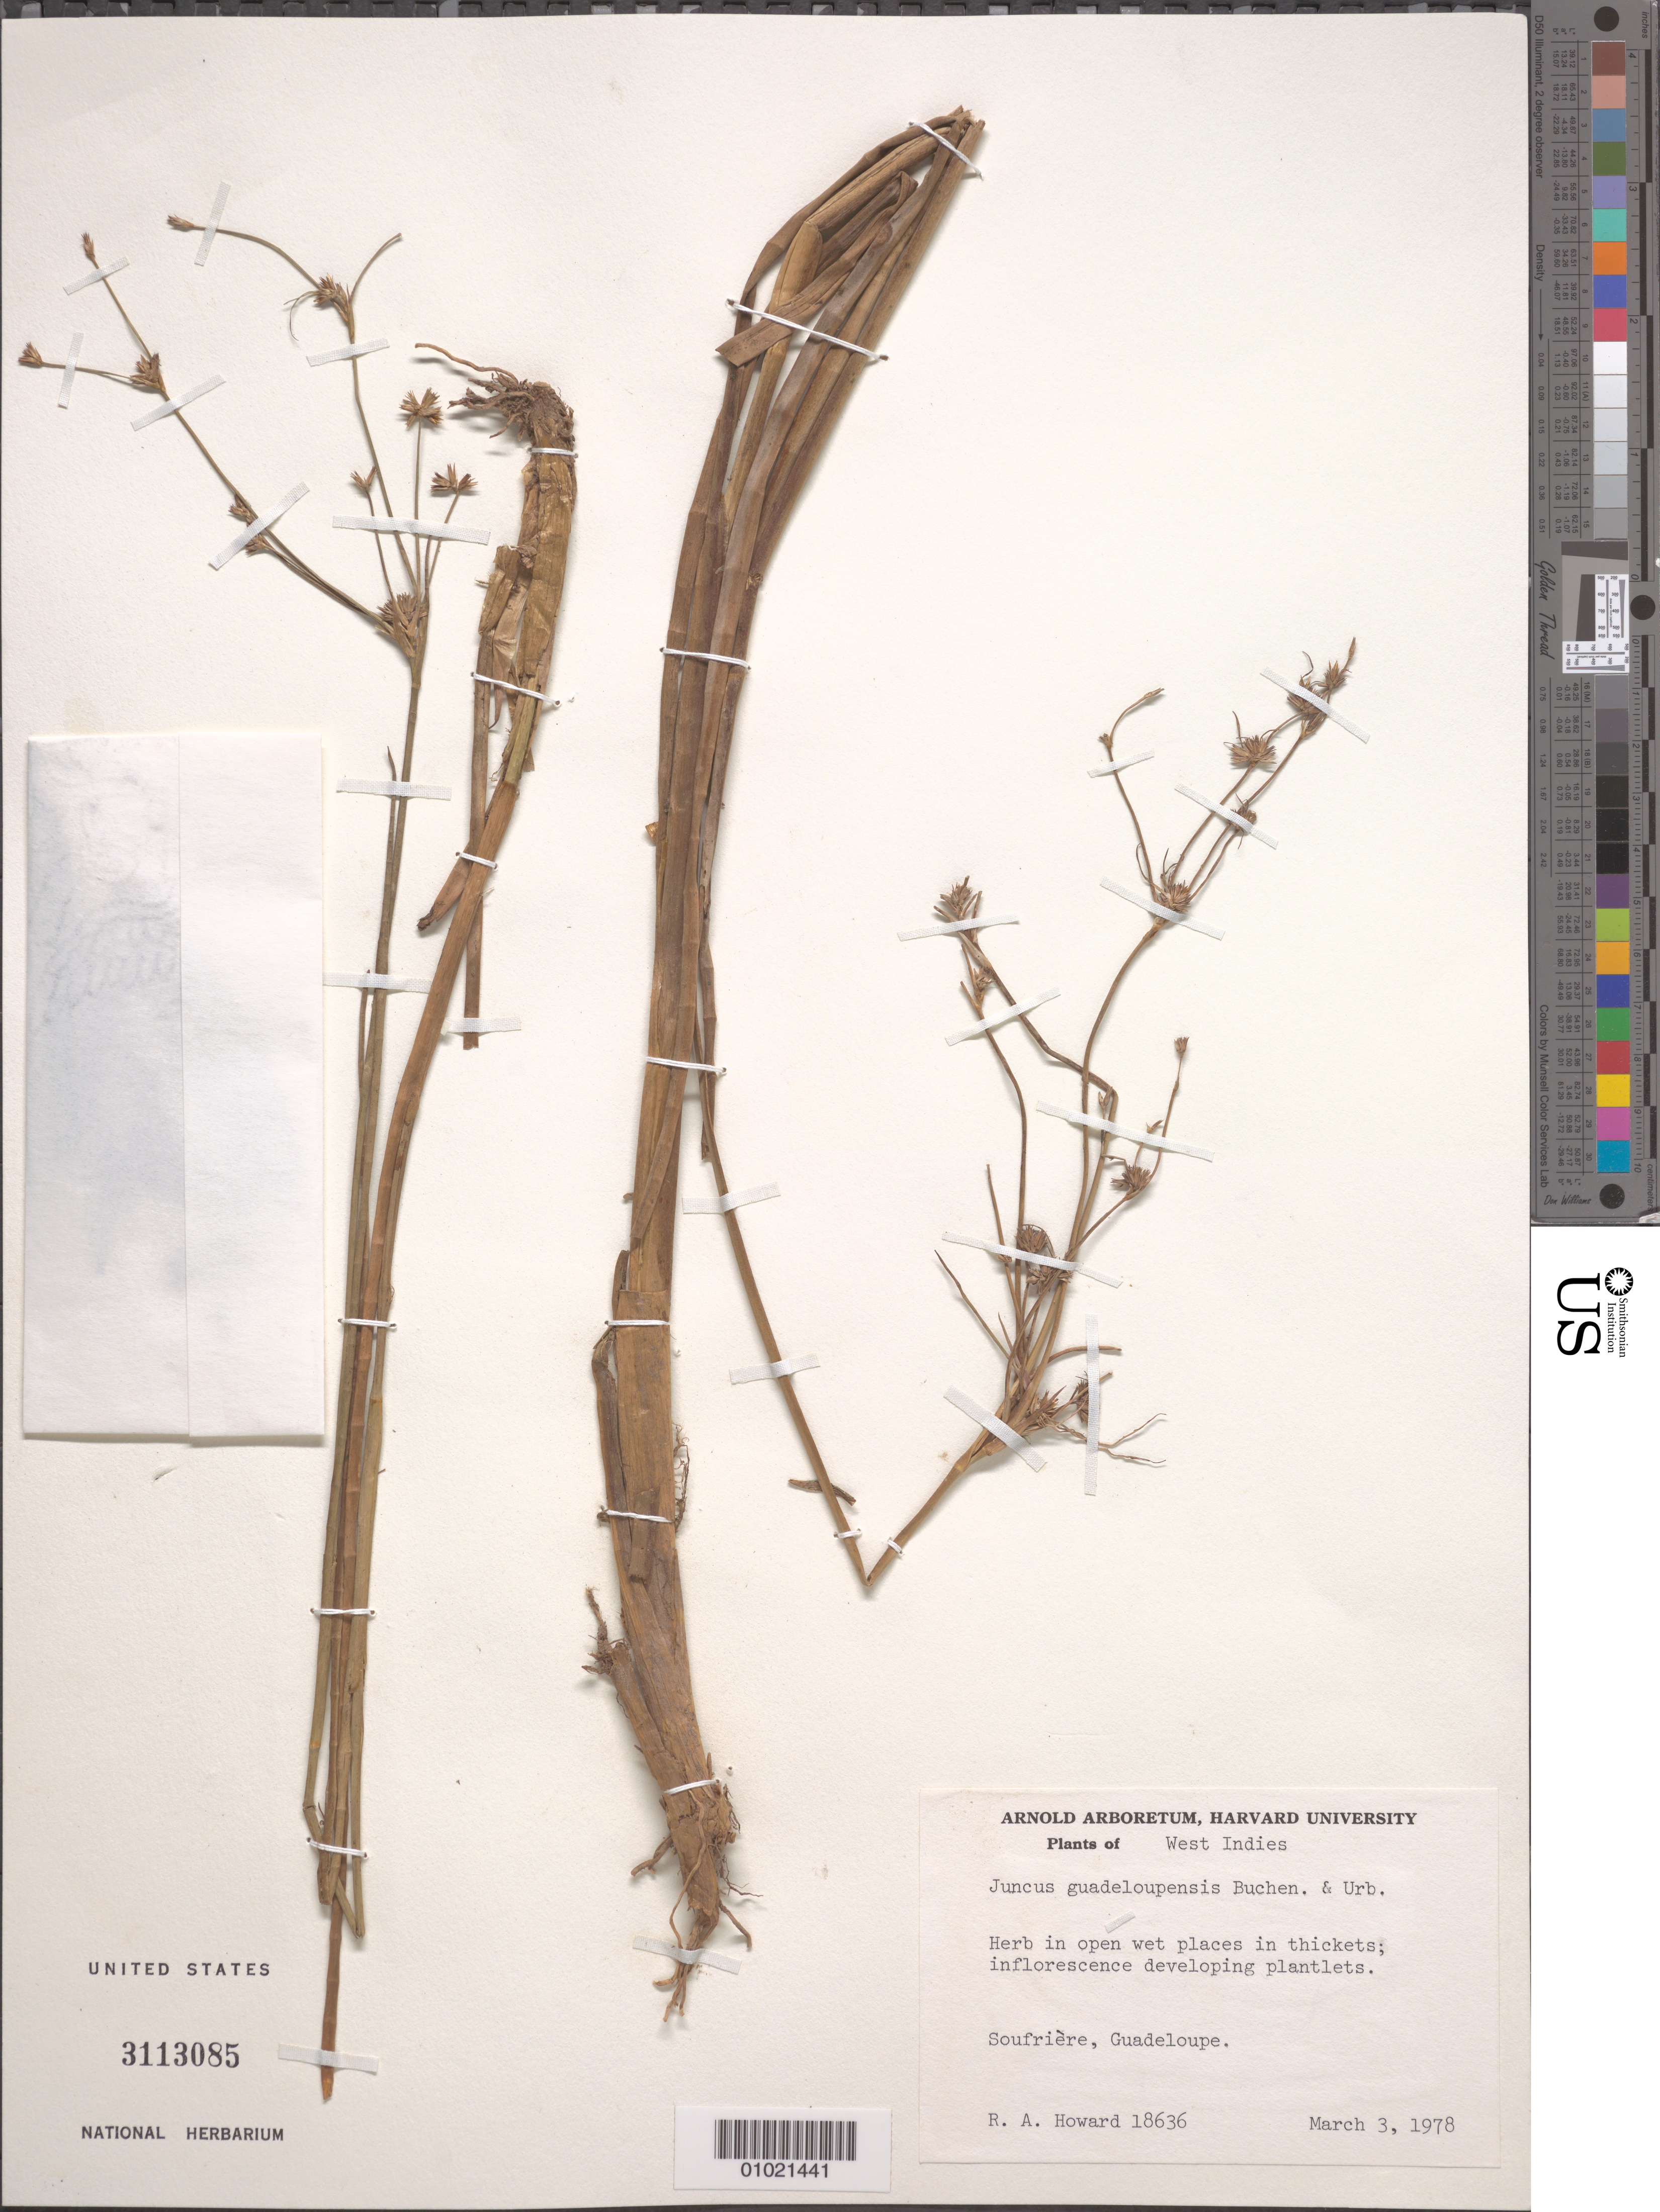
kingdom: Plantae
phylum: Tracheophyta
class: Liliopsida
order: Poales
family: Juncaceae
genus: Juncus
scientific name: Juncus guadeloupensis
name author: Buchenau & Urb. in Urb.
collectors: R. A. Howard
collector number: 18636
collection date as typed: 03 Mar 1978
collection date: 1978-03-03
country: Guadeloupe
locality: Soufriere.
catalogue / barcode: US 3113085